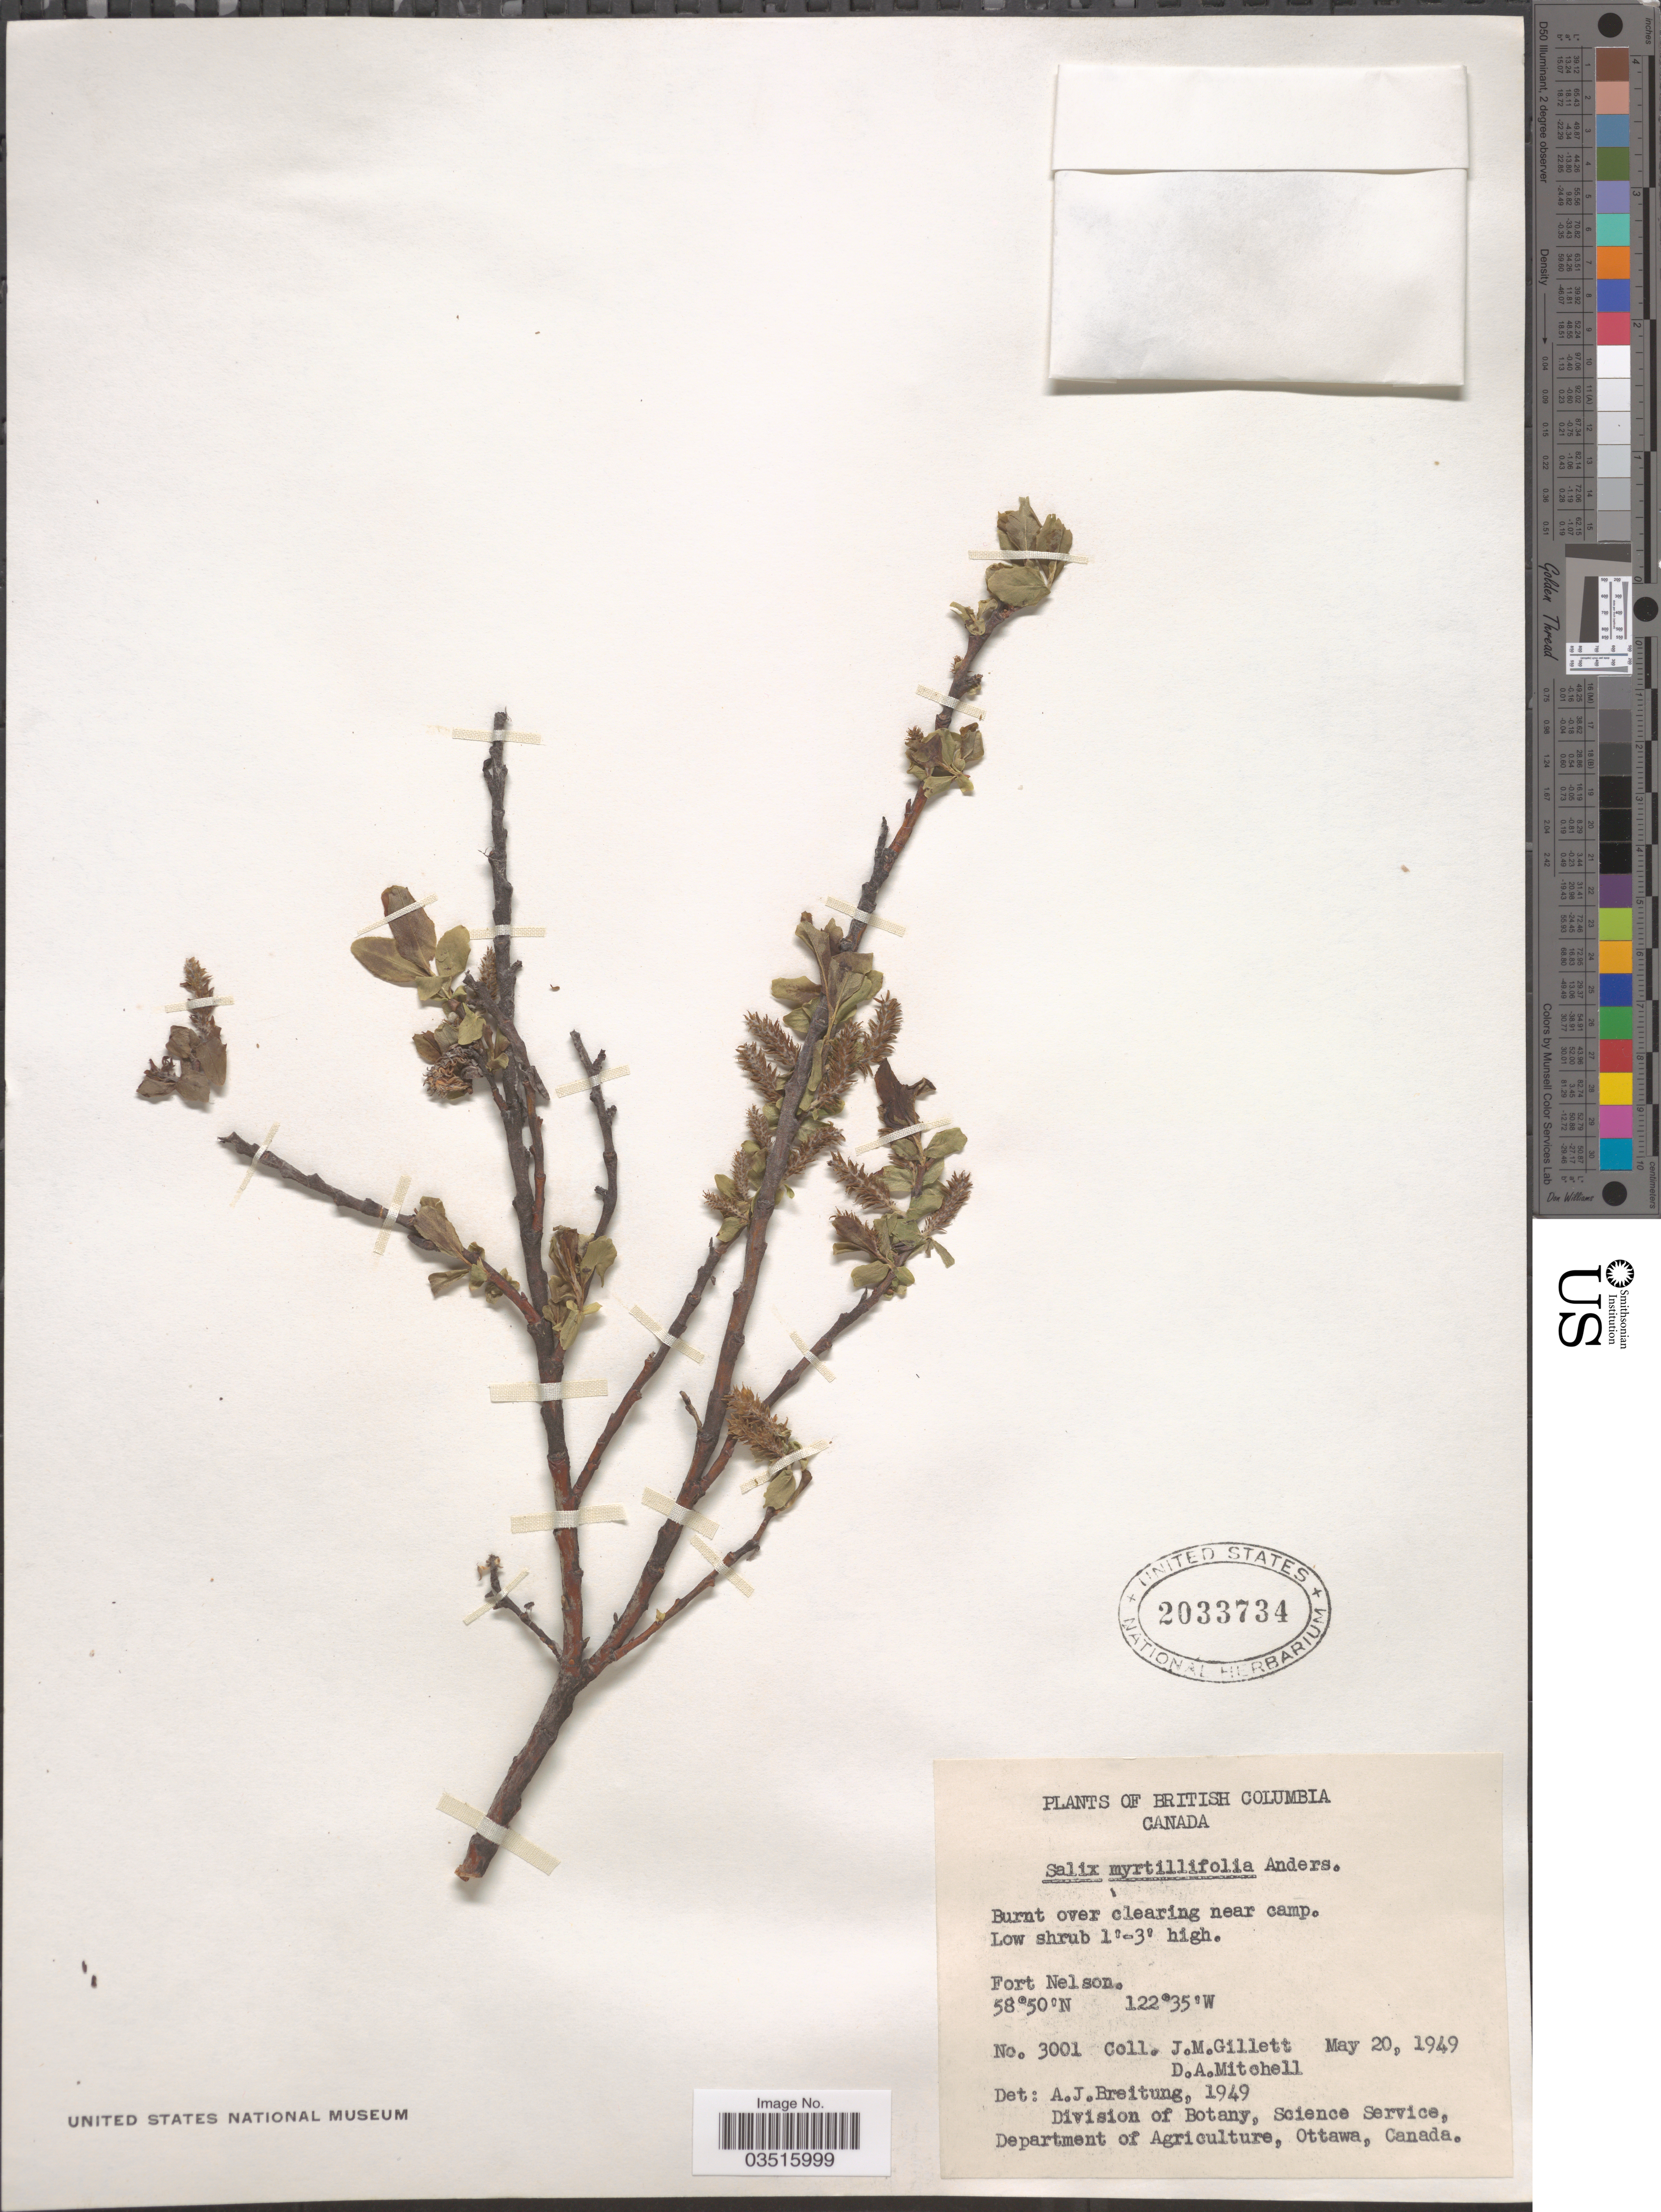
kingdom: Plantae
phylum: Tracheophyta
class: Magnoliopsida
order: Malpighiales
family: Salicaceae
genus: Salix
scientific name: Salix myrtillifolia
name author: Andersson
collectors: J. M. Gillett & D. Mitchell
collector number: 3001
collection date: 1949-05-20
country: Canada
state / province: British Columbia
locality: Fort Nelson.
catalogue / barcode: US 2033734